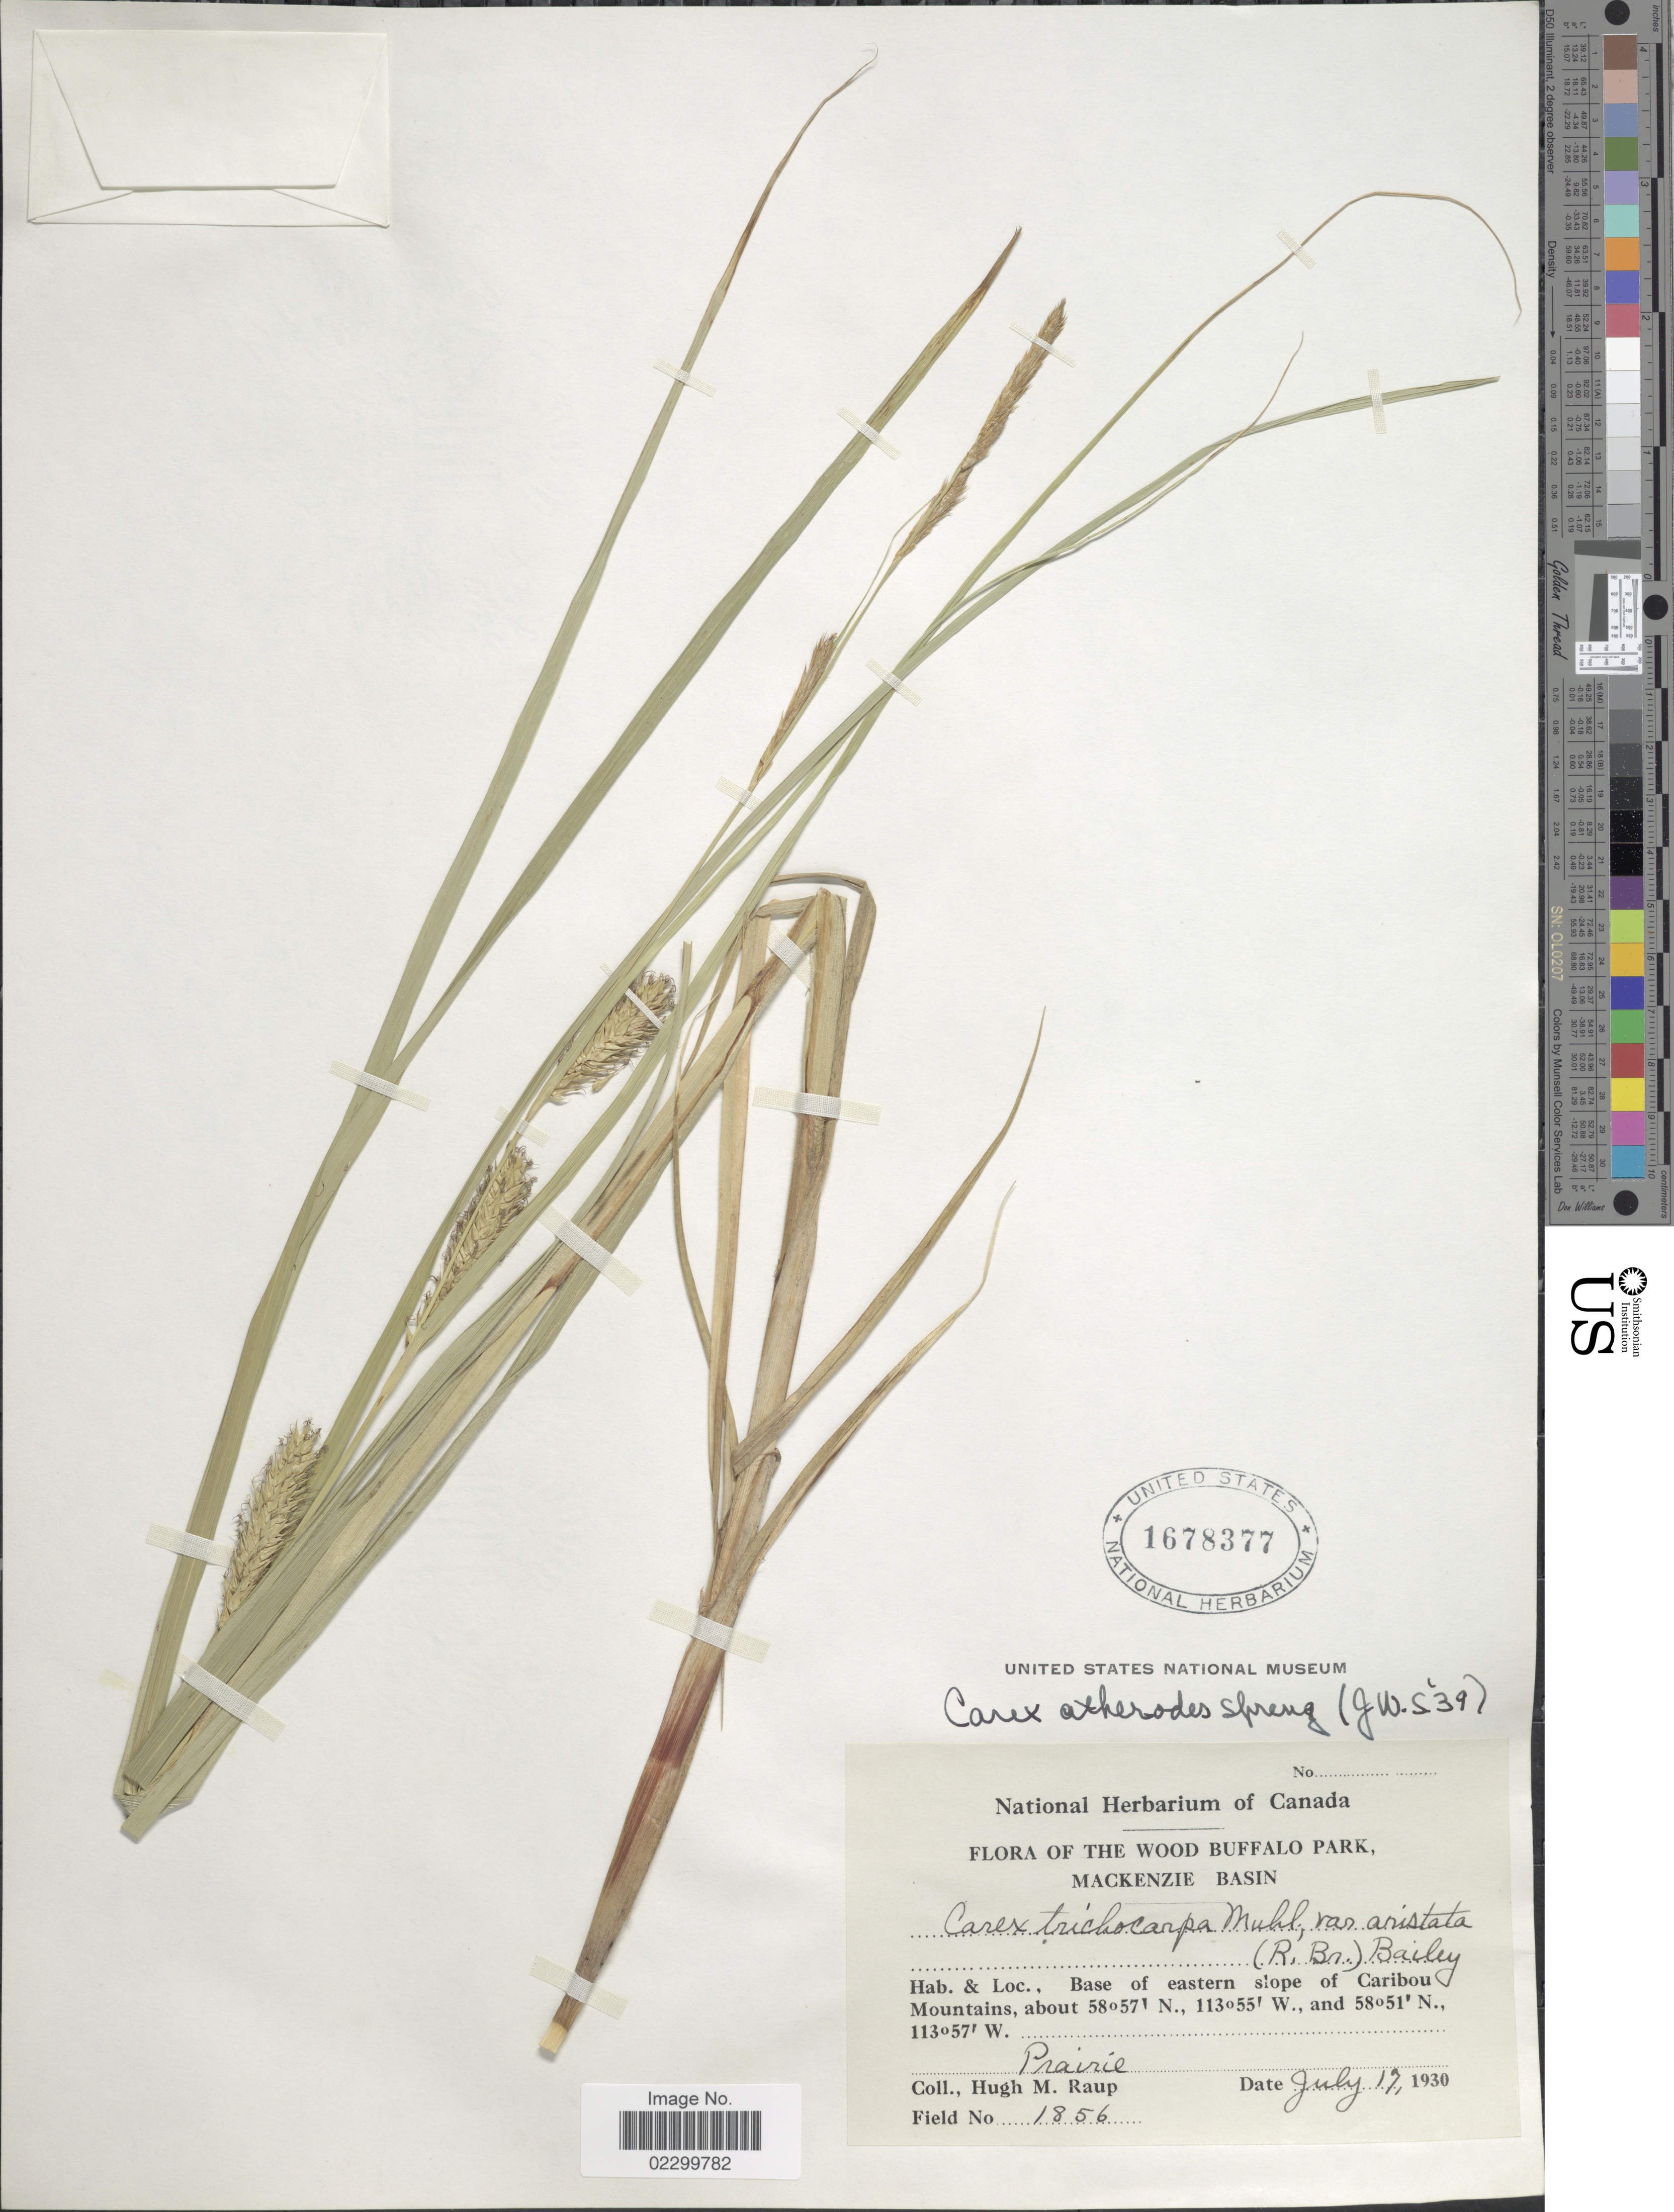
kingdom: Plantae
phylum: Tracheophyta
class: Liliopsida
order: Poales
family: Cyperaceae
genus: Carex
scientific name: Carex atherodes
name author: Spreng.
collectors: H. Raup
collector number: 1856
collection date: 1930-07-17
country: Canada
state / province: Alberta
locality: The Wood Buffalo Park, Mackenzie Basin, Base of eastern slope of Caribou Mountains.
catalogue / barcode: US 1678377